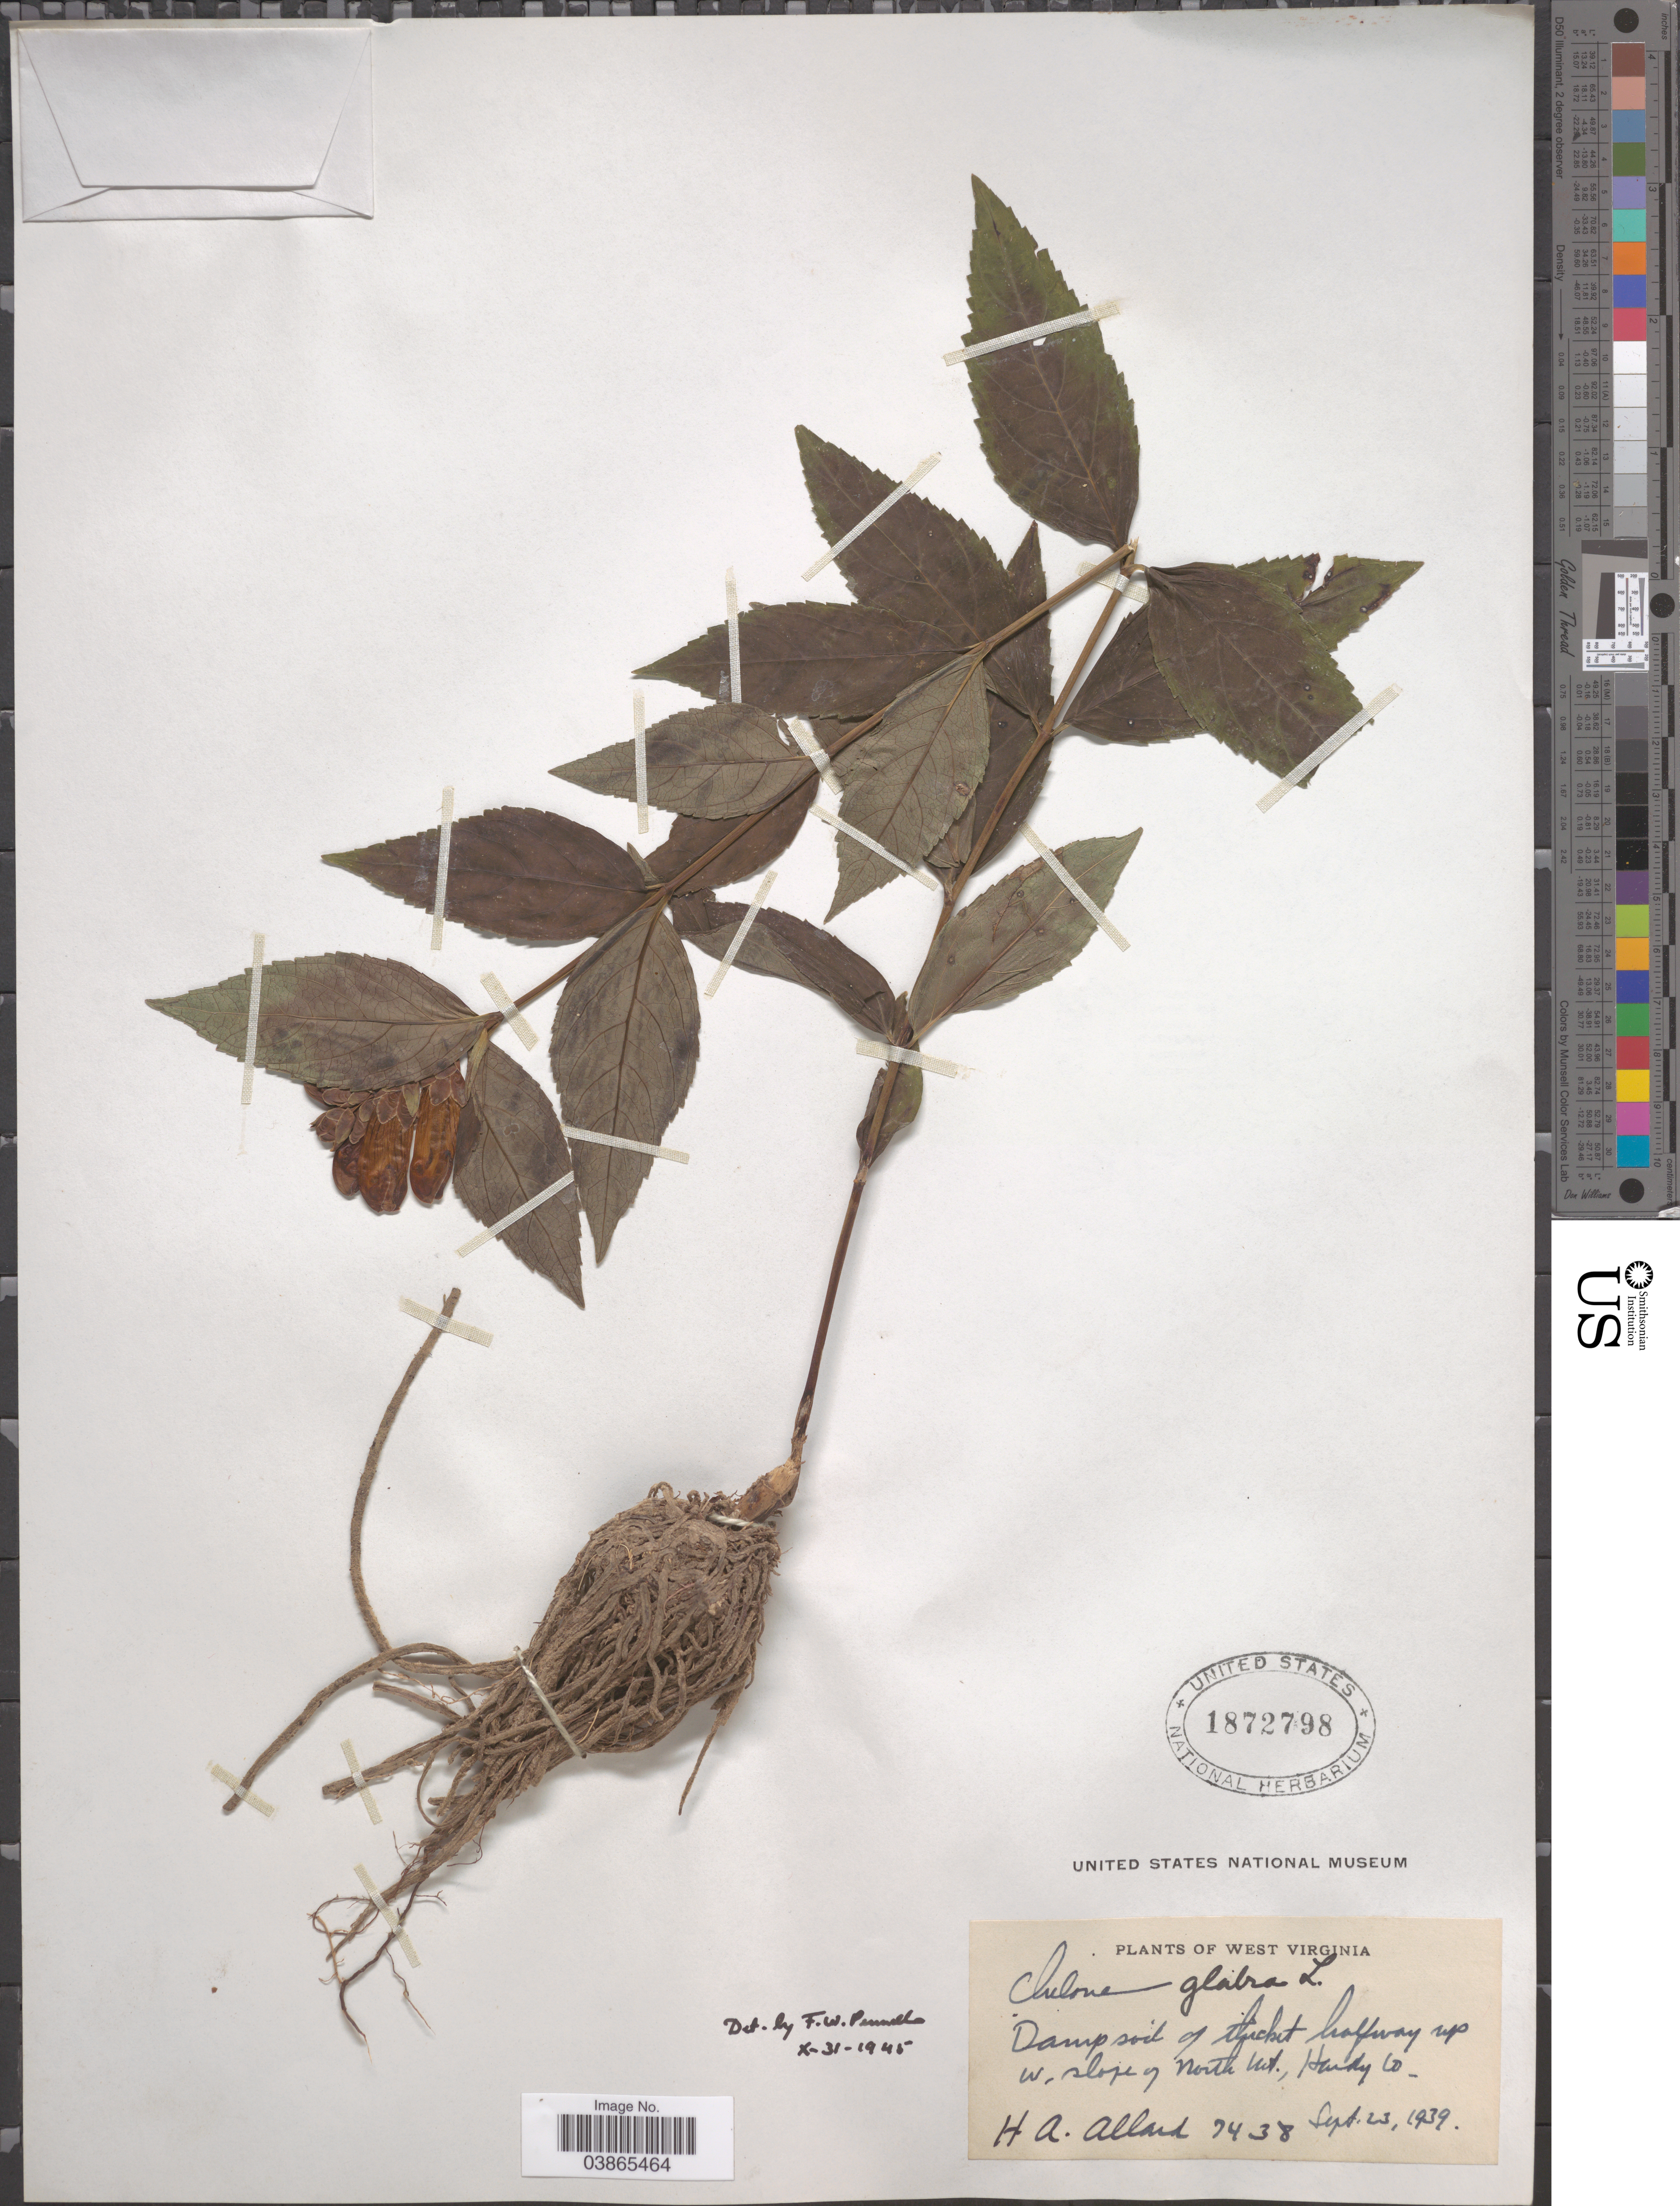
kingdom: Plantae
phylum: Tracheophyta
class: Magnoliopsida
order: Lamiales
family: Plantaginaceae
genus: Chelone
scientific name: Chelone glabra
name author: L.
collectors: H. A. Allard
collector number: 7438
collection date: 1939-09-23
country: United States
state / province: West Virginia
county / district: Hardy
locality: W. slope of north Mt., Hardy Co.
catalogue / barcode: US 1872798